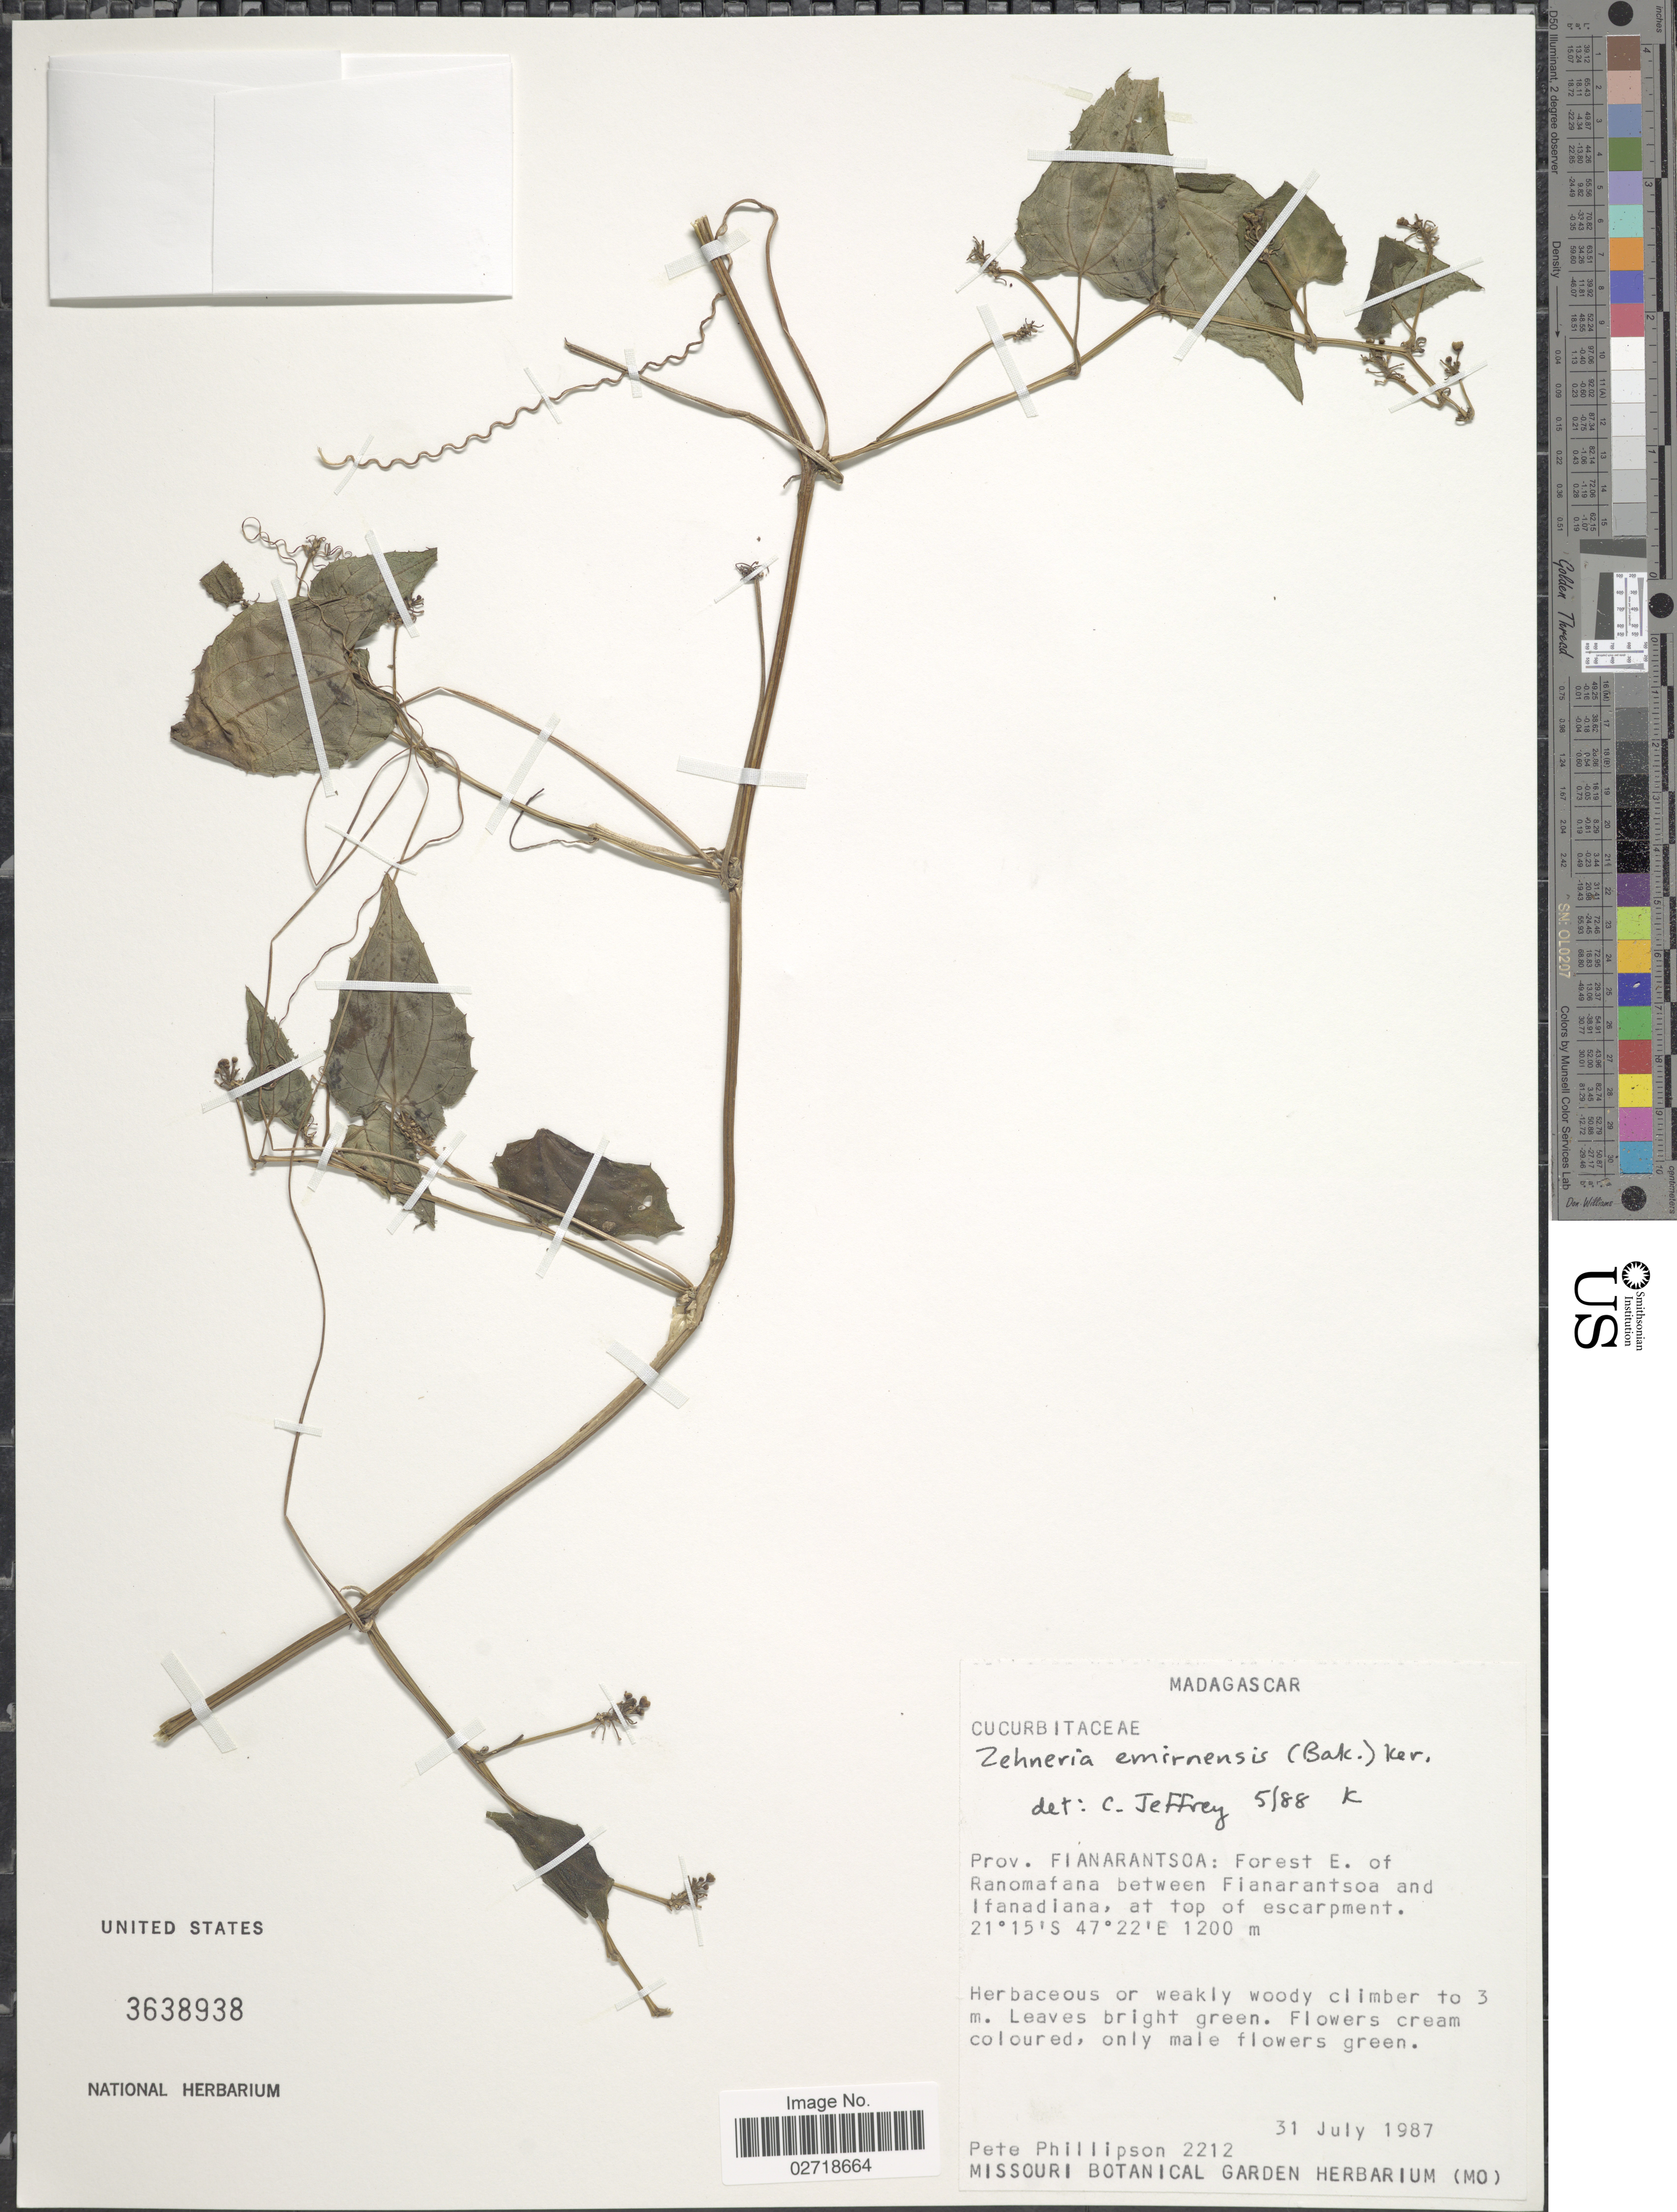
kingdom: Plantae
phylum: Tracheophyta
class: Magnoliopsida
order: Cucurbitales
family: Cucurbitaceae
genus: Zehneria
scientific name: Zehneria emirnensis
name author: (Baker) Keraudren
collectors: P. B. Phillipson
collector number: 2212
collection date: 1987-07-31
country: Madagascar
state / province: Haute Matsiatra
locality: Prov. Fianarantsoa: Forest E. of Ranomatana between Fianarantsoa and Ifanadiana, at top of escarpment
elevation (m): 1200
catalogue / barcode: US 3638938